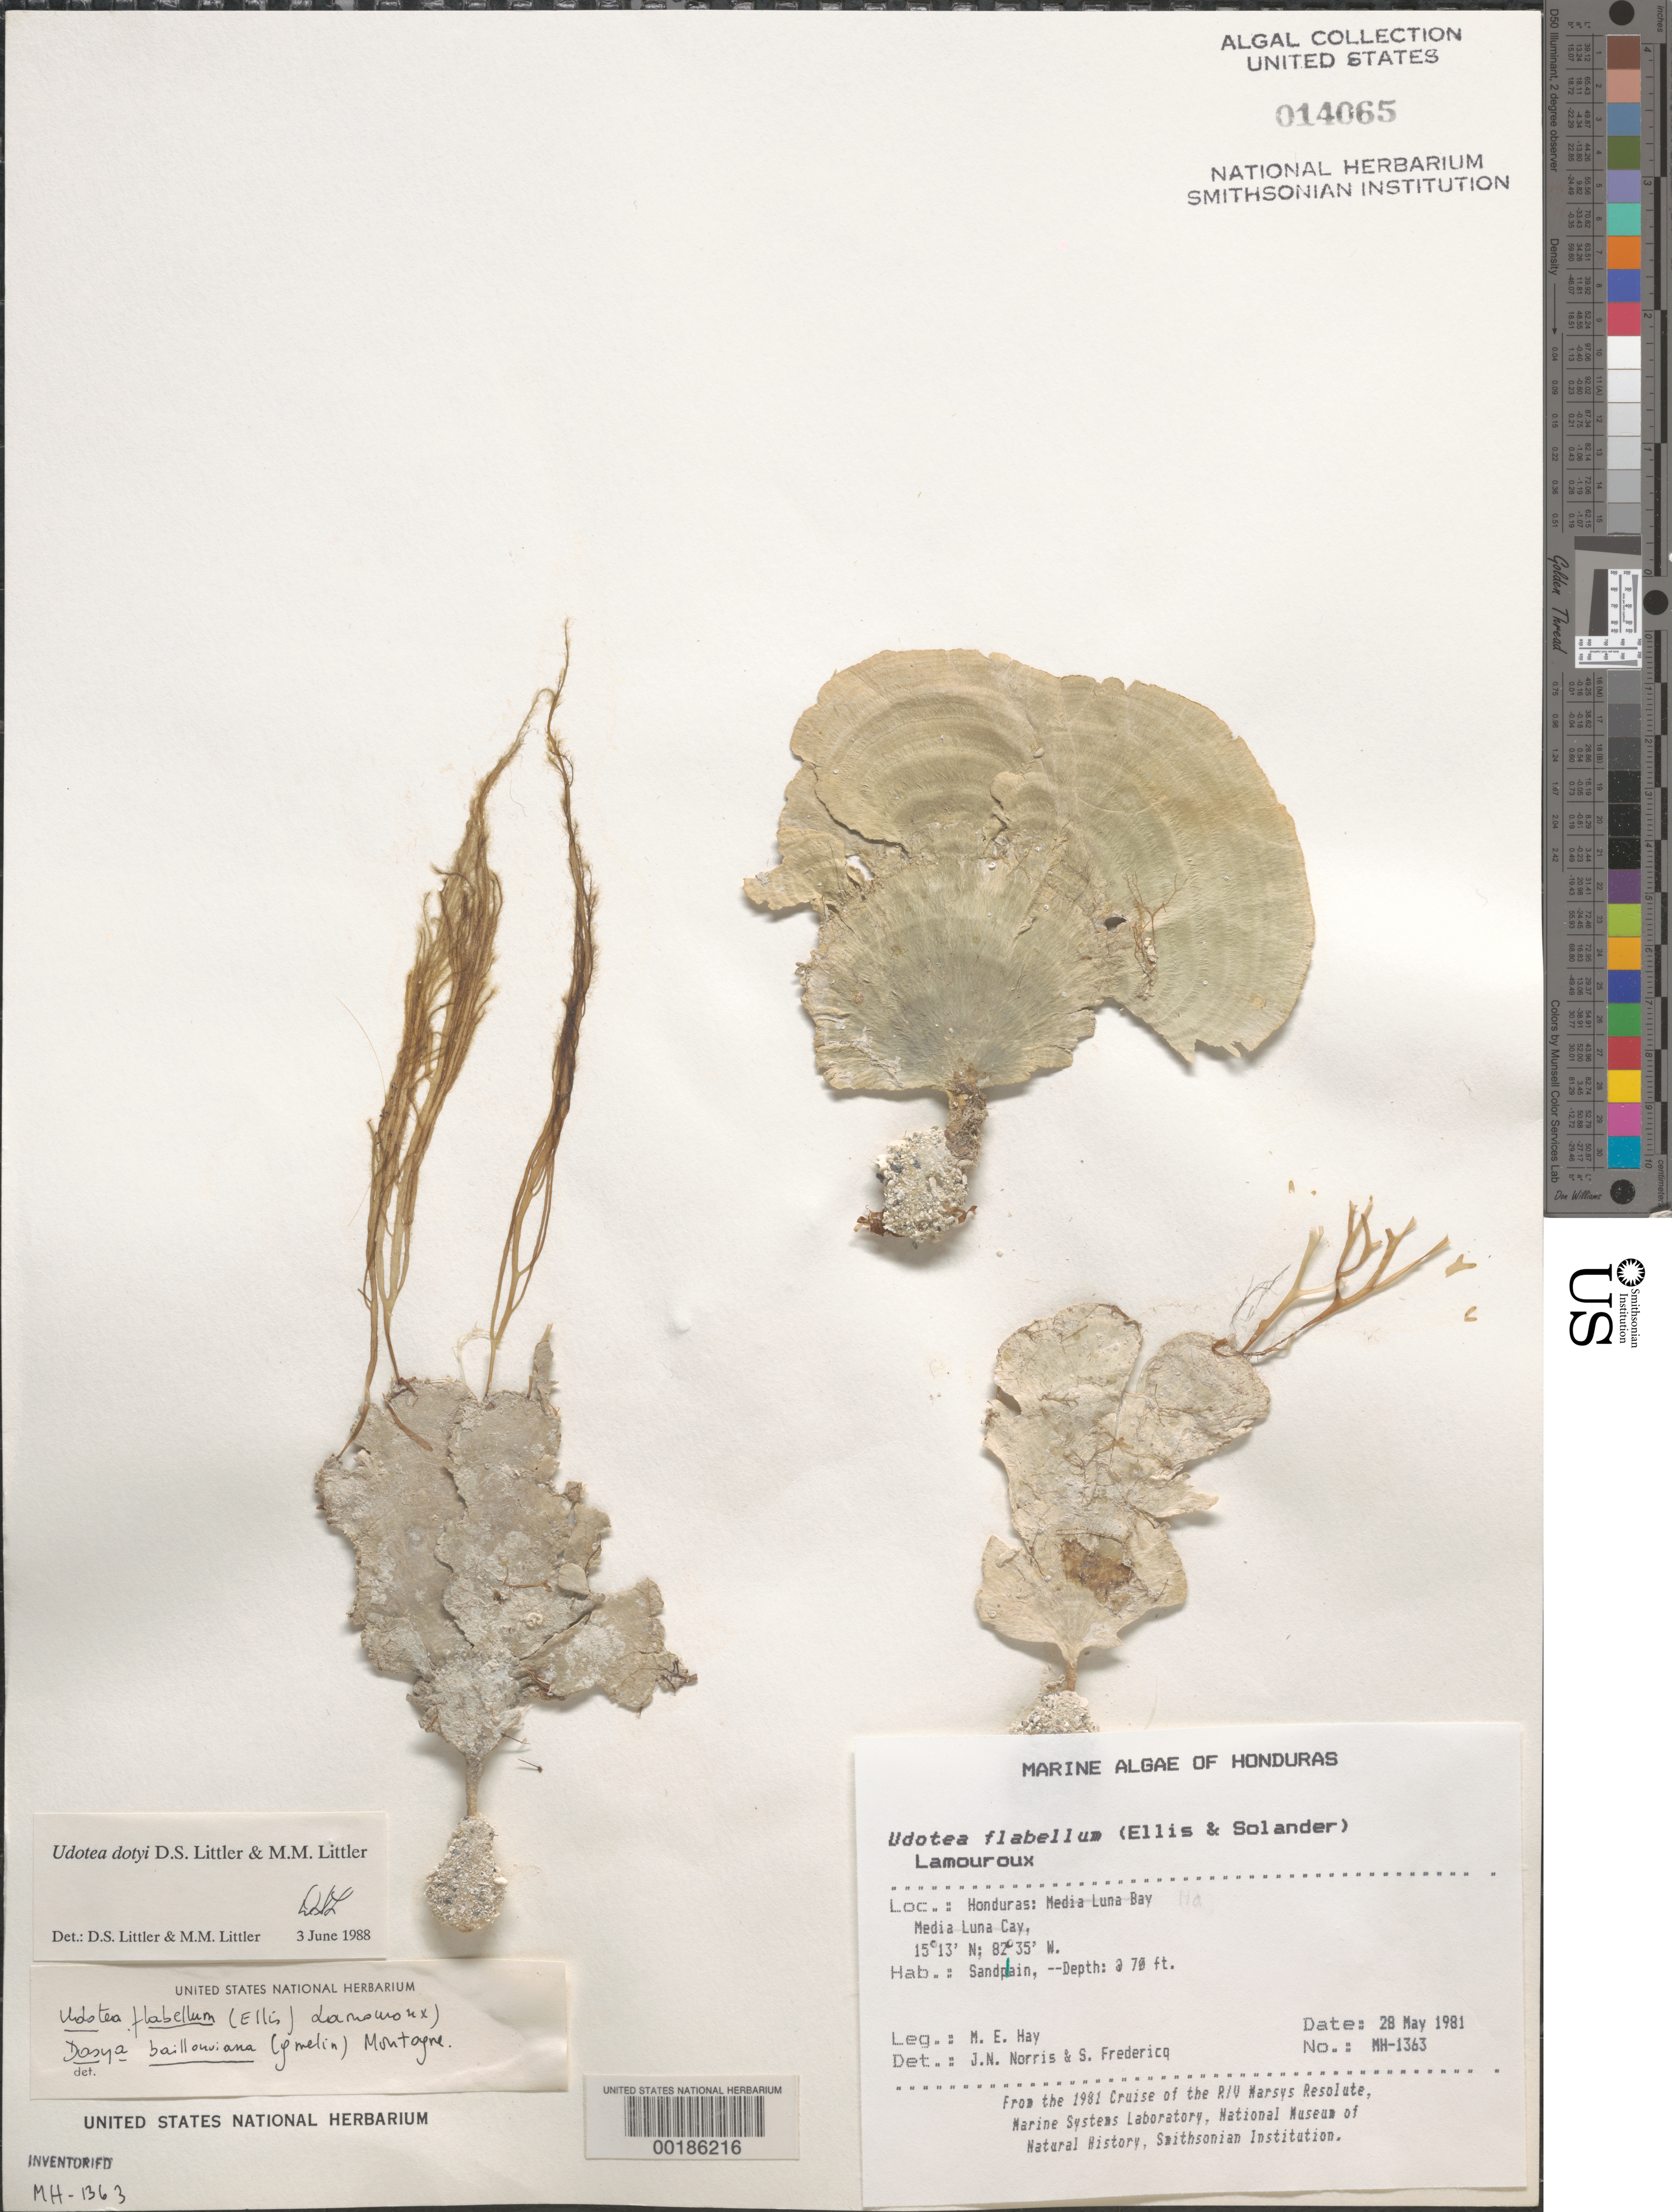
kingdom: Plantae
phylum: Chlorophyta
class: Ulvophyceae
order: Bryopsidales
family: Udoteaceae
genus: Udotea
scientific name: Udotea dotyi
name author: D.S. Littler & Littler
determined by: Littler, D. S.; Littler, M. M.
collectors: M. E. Hay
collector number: MEH-1363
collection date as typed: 28 May 1981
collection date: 1981-05-28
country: Honduras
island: Media Luna Cay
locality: Media Luna Bay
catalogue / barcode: US 14065